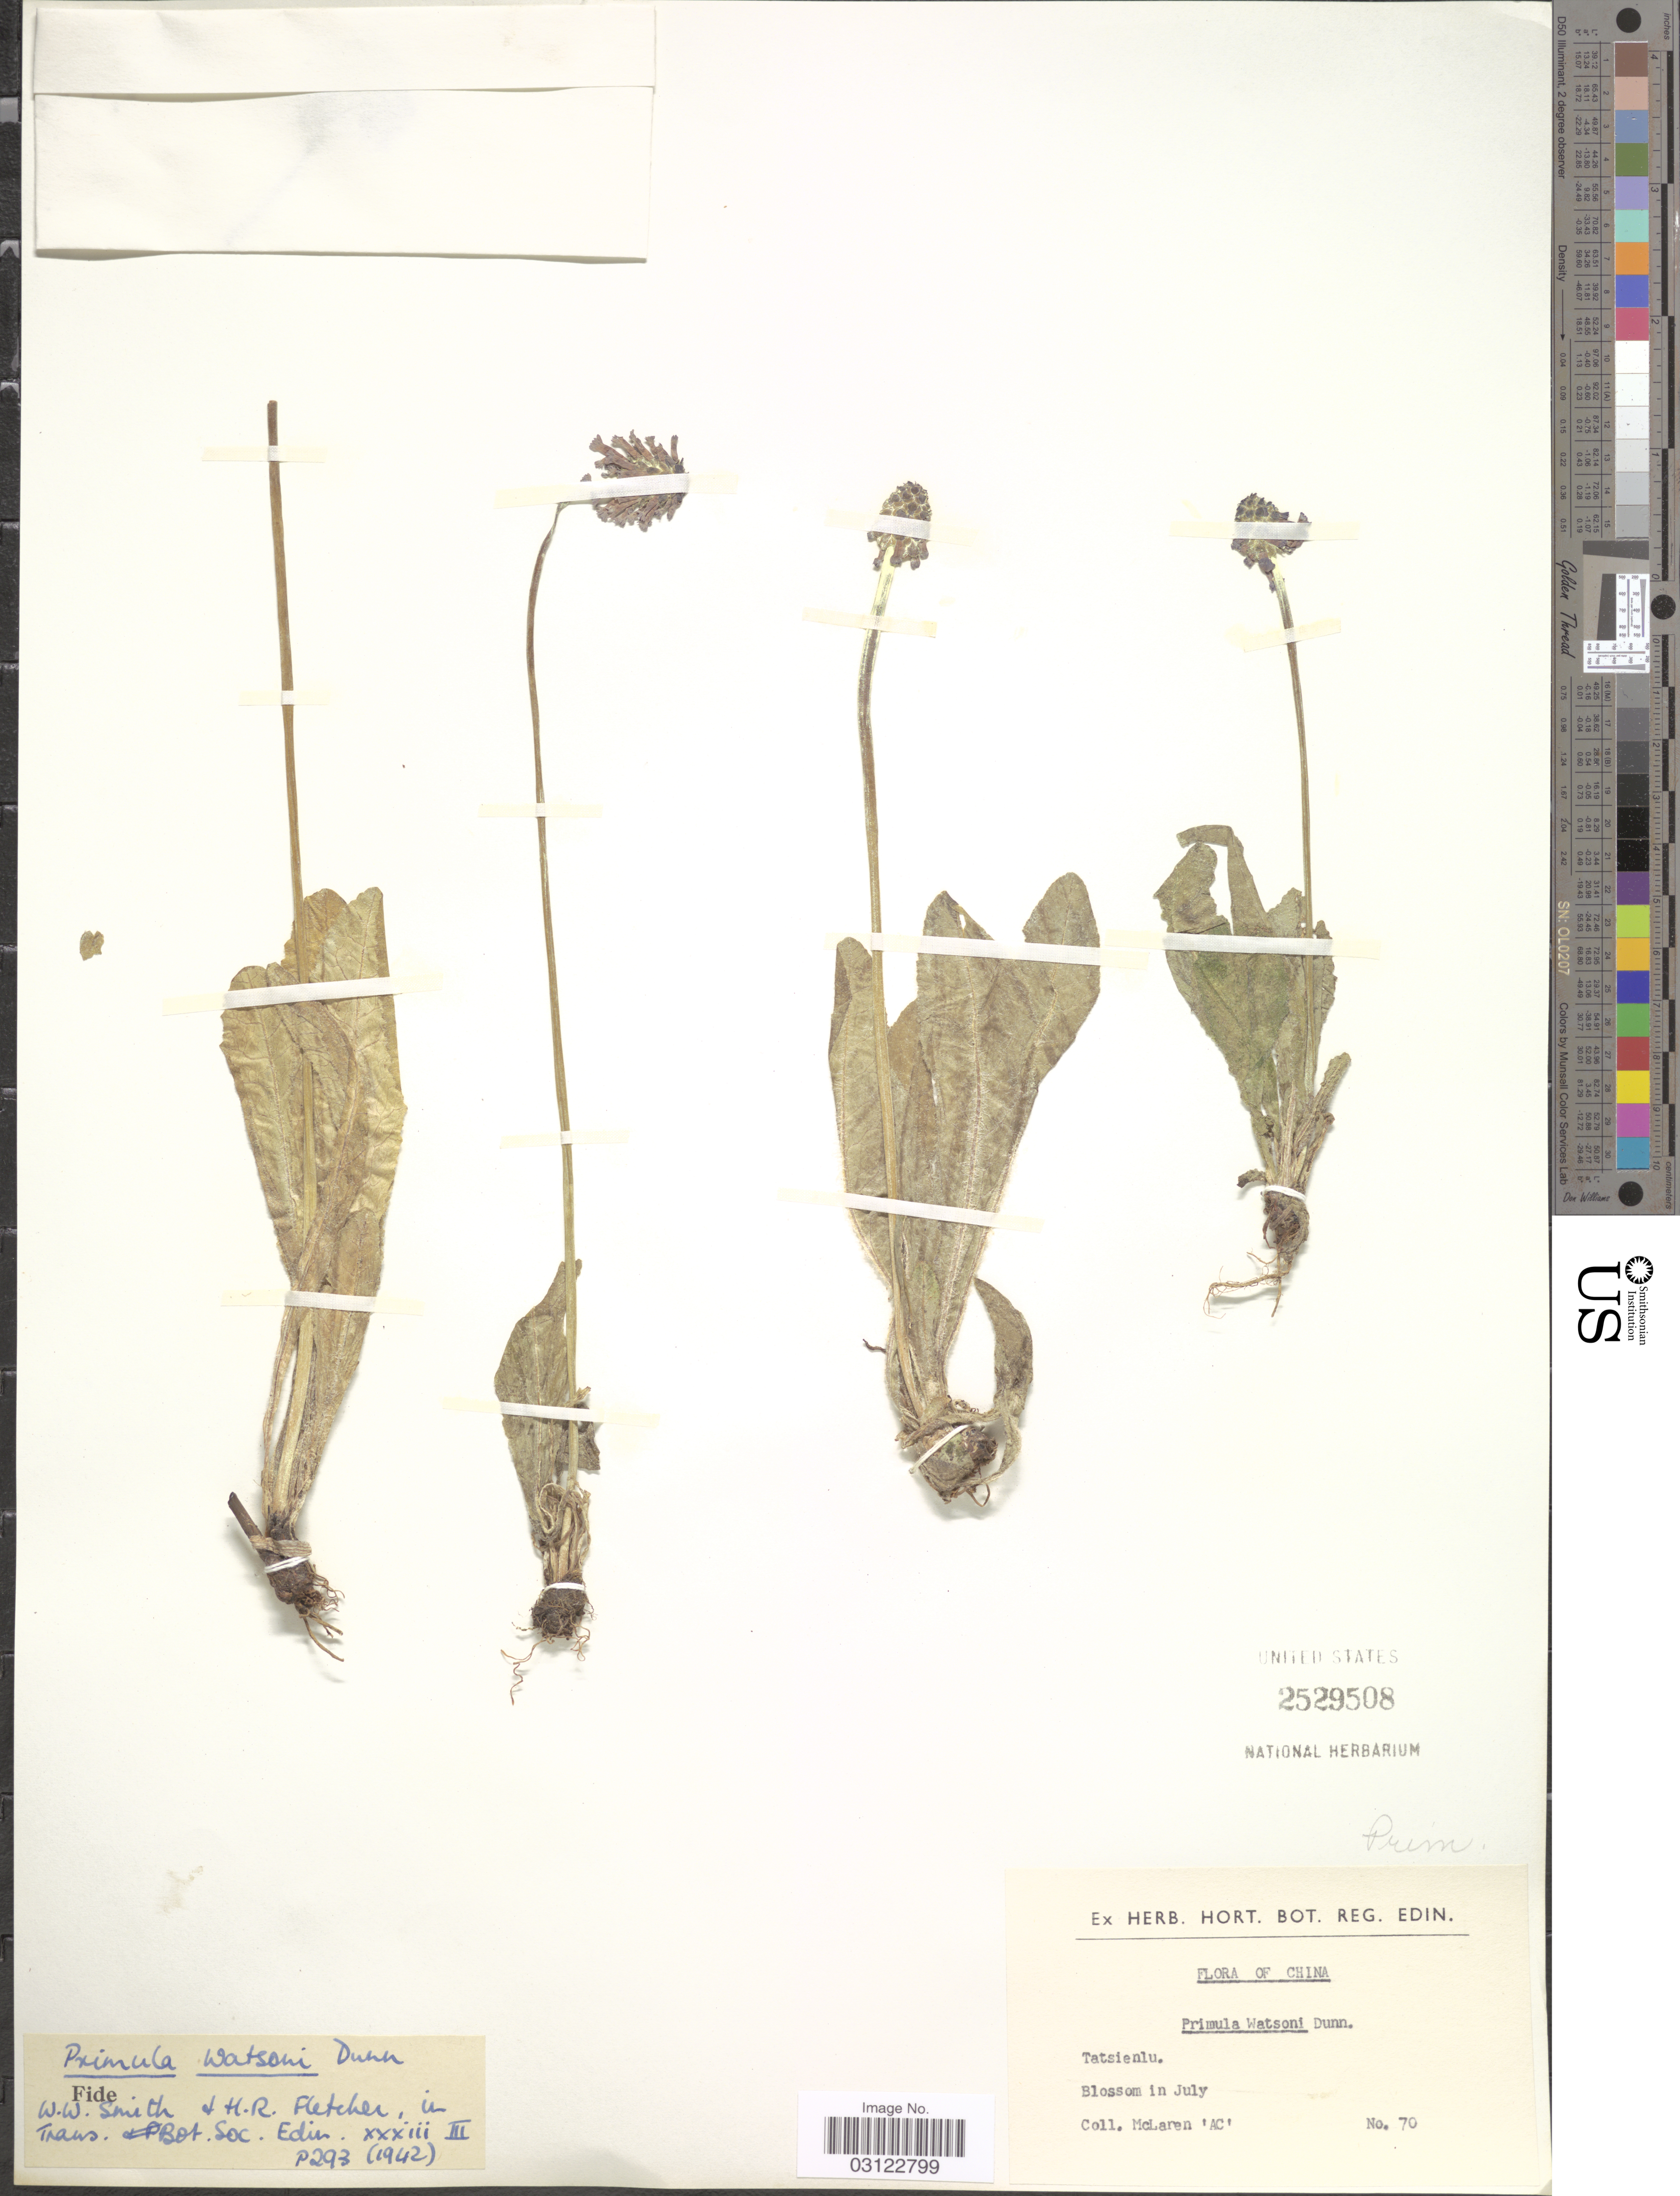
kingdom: Plantae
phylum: Tracheophyta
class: Magnoliopsida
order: Ericales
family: Primulaceae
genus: Primula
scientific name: Primula watsonii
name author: Dunn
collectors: McLaren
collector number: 70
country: China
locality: Tatsienlu.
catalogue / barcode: US 2529508